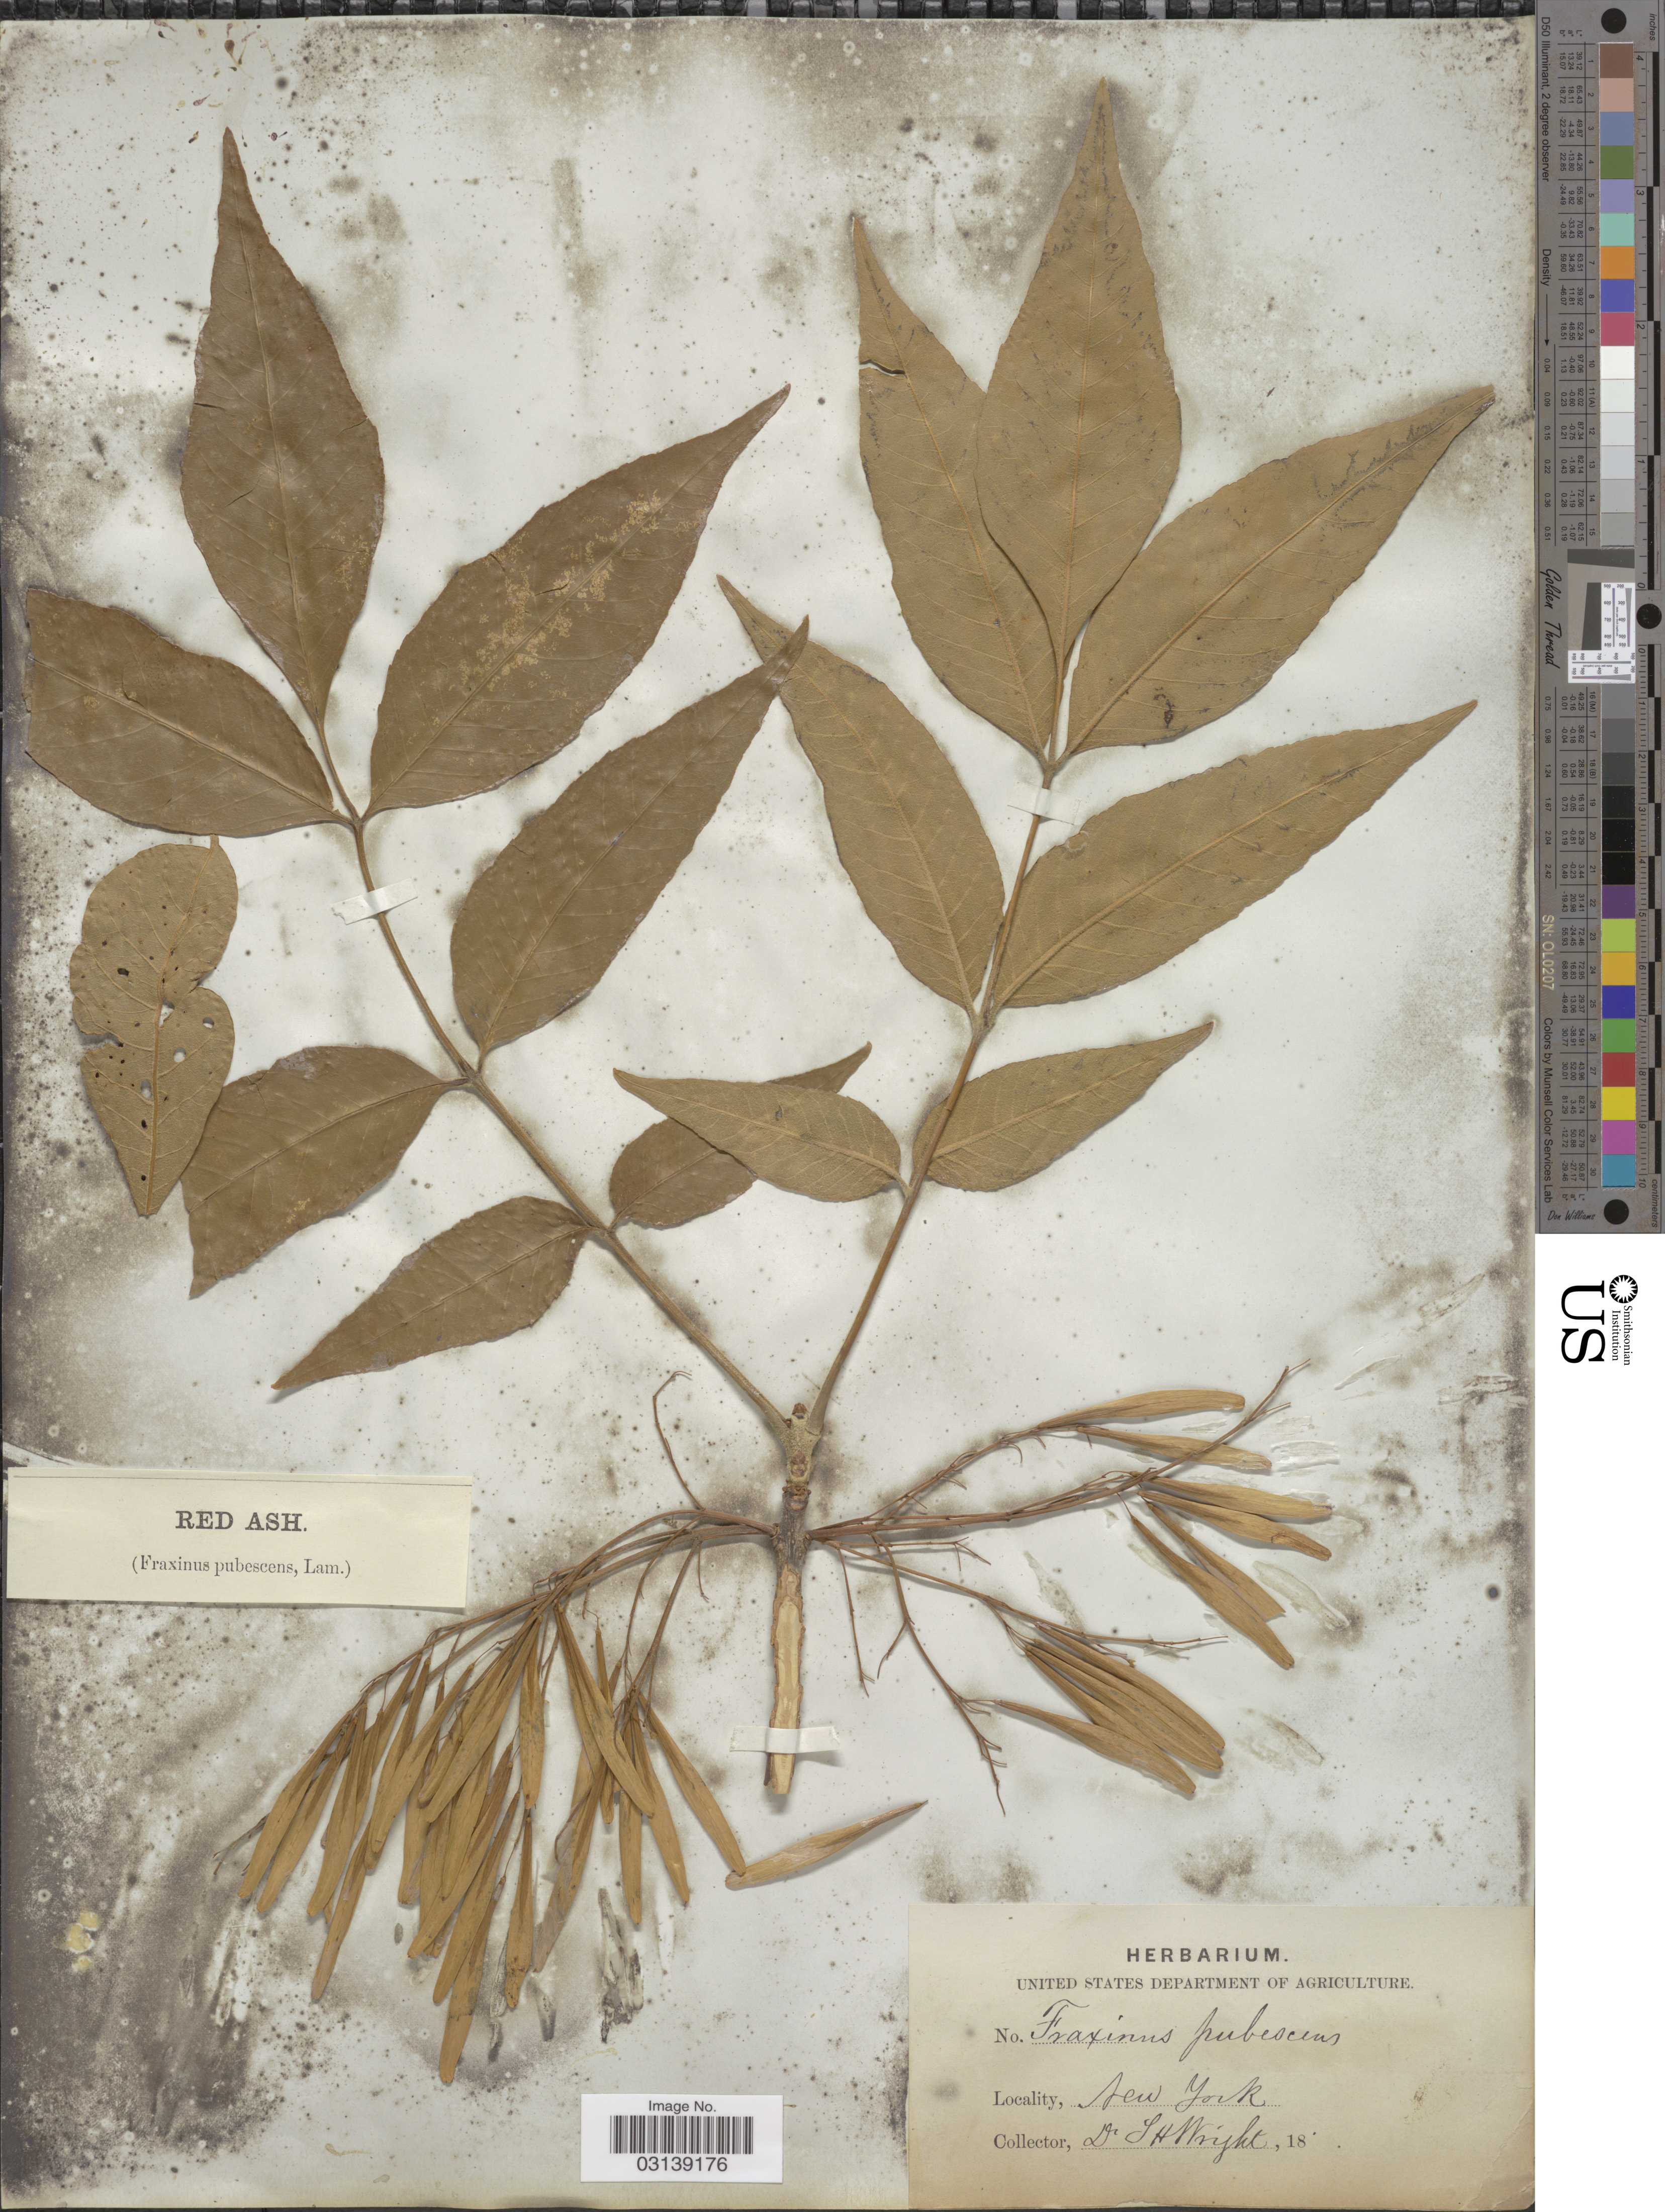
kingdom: Plantae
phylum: Tracheophyta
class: Magnoliopsida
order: Lamiales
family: Oleaceae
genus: Fraxinus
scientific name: Fraxinus pennsylvanica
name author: Marshall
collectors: S. H. Wright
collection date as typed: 18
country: United States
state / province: New York